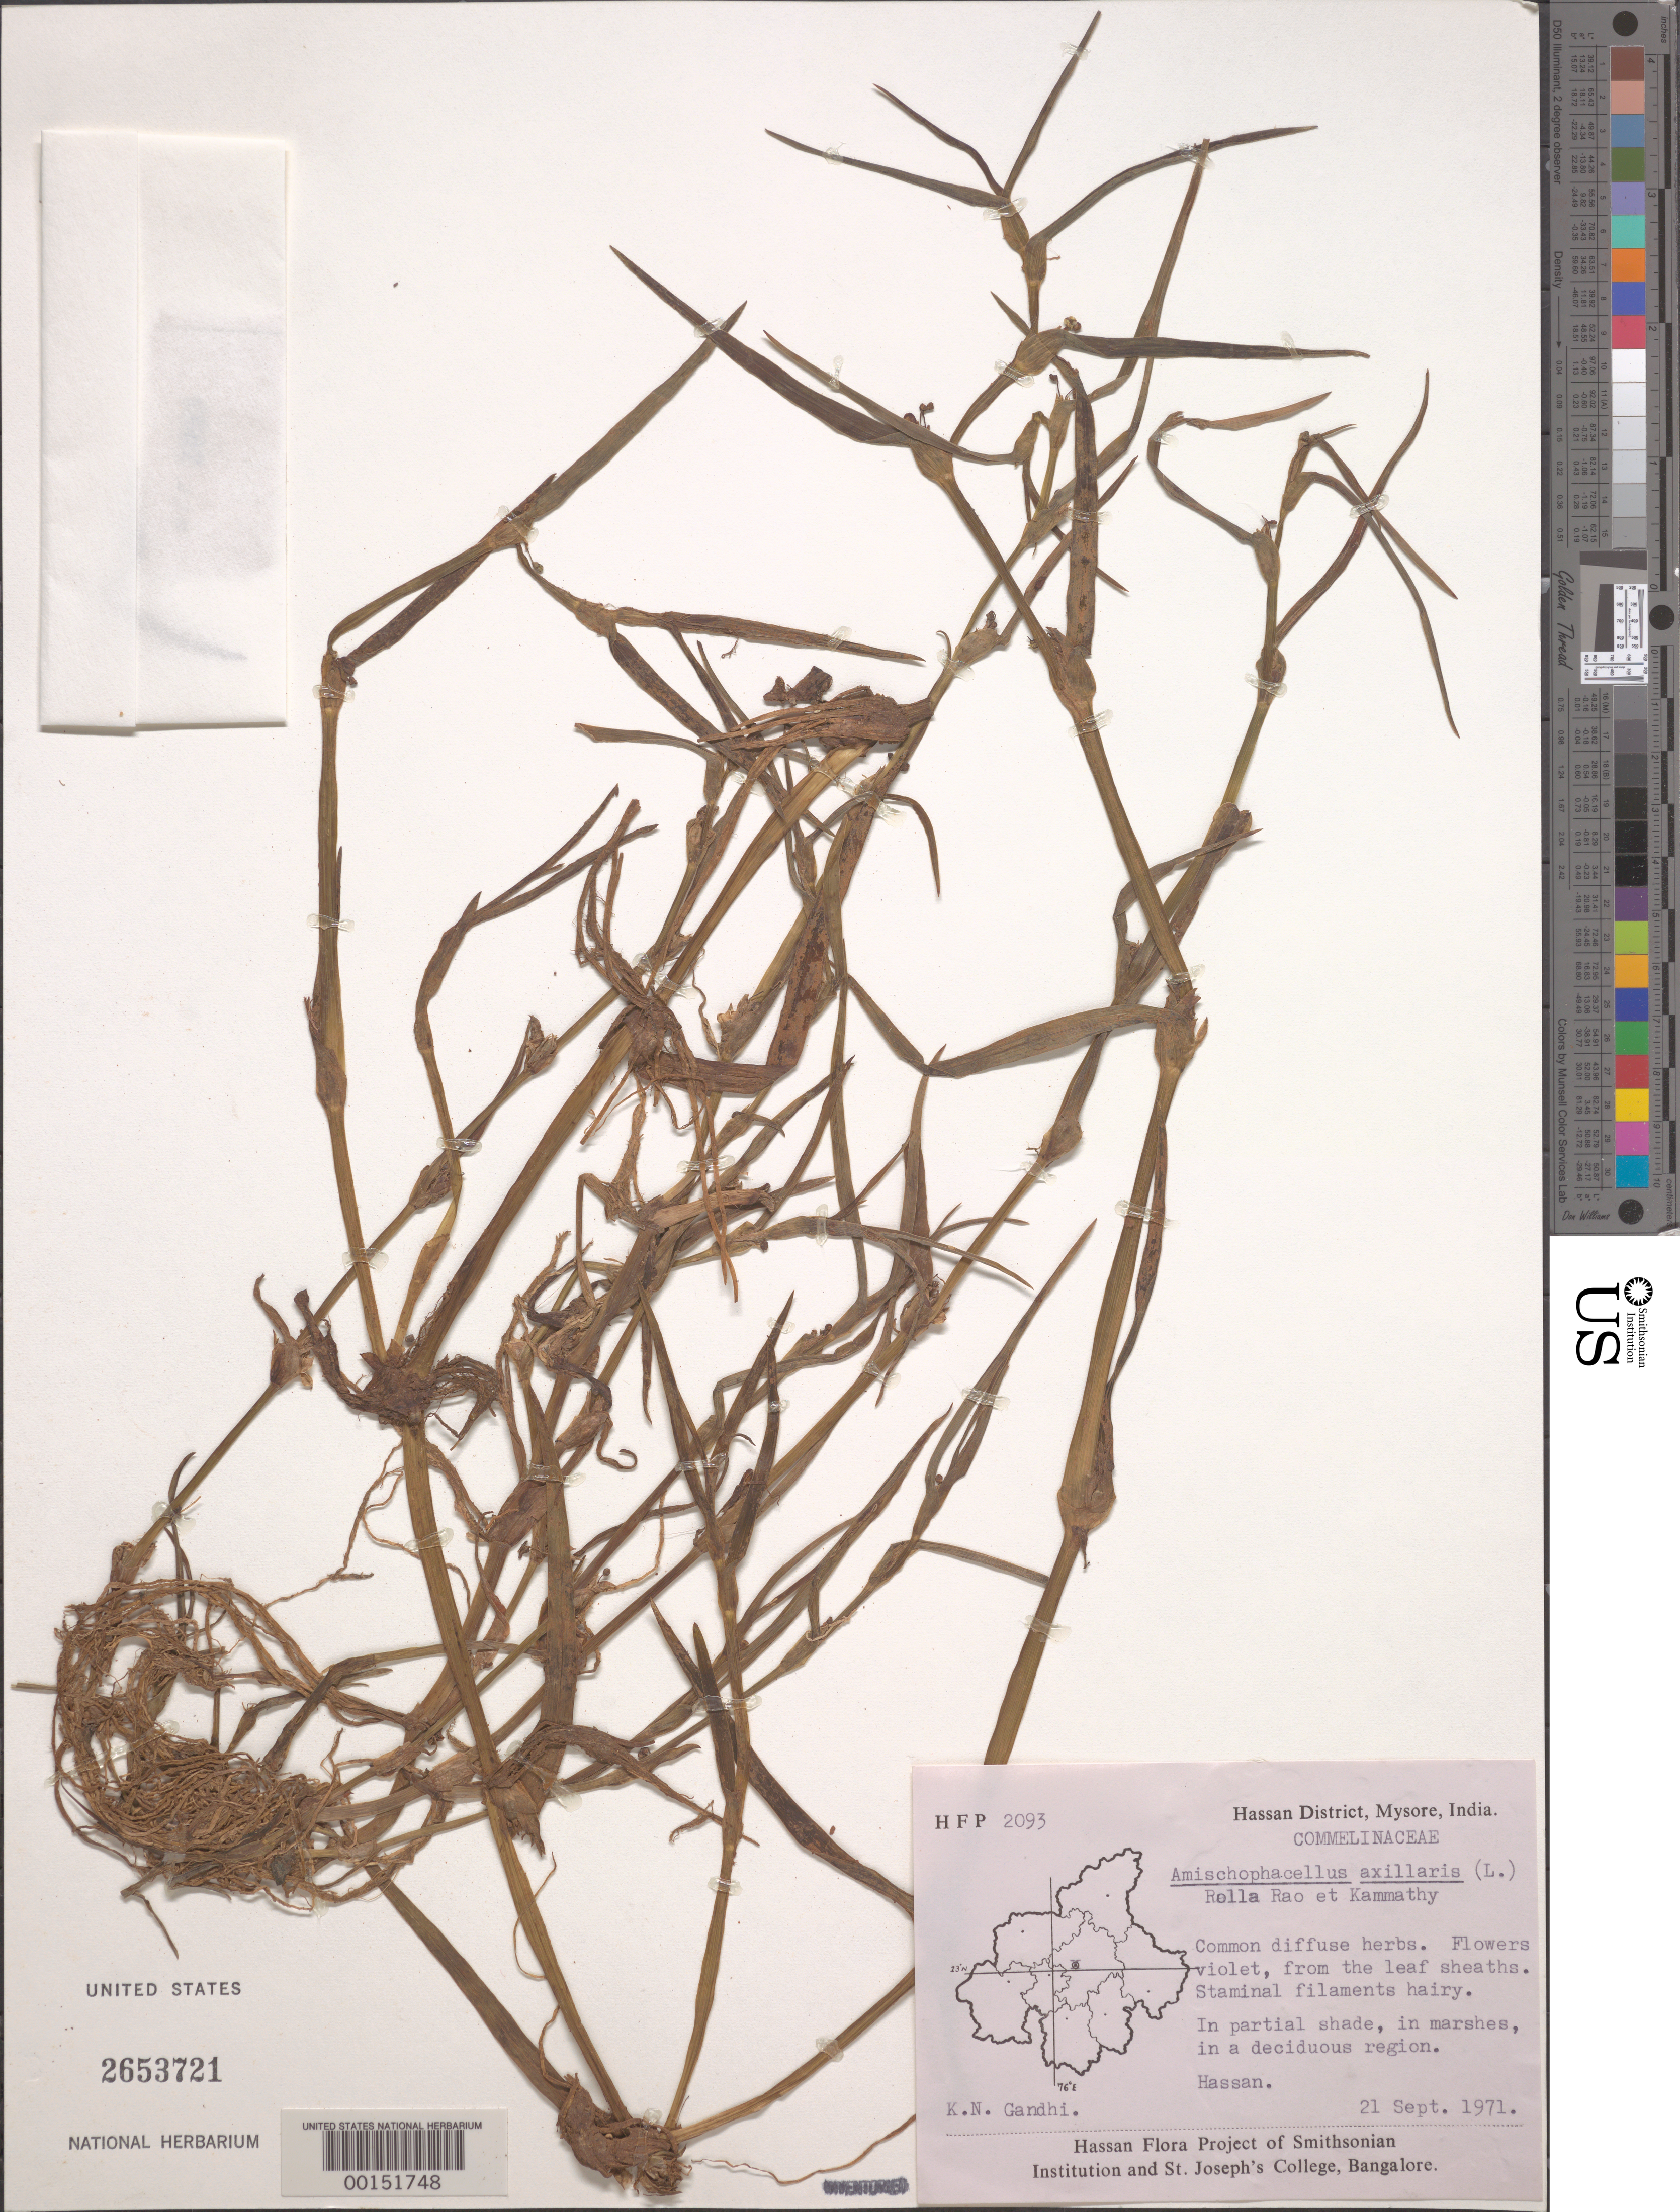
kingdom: Plantae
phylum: Tracheophyta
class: Liliopsida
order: Commelinales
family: Commelinaceae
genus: Cyanotis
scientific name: Cyanotis axillaris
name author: (L.) D. Don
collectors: K. N. Gandhi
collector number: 2093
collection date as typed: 21 Sep 1971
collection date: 1971-09-21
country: India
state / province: Karnataka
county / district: Hassan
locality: Hassan, mysore state [mysore state = karnataka.]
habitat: Marsh in deciduous area; partial shade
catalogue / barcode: US 2653721